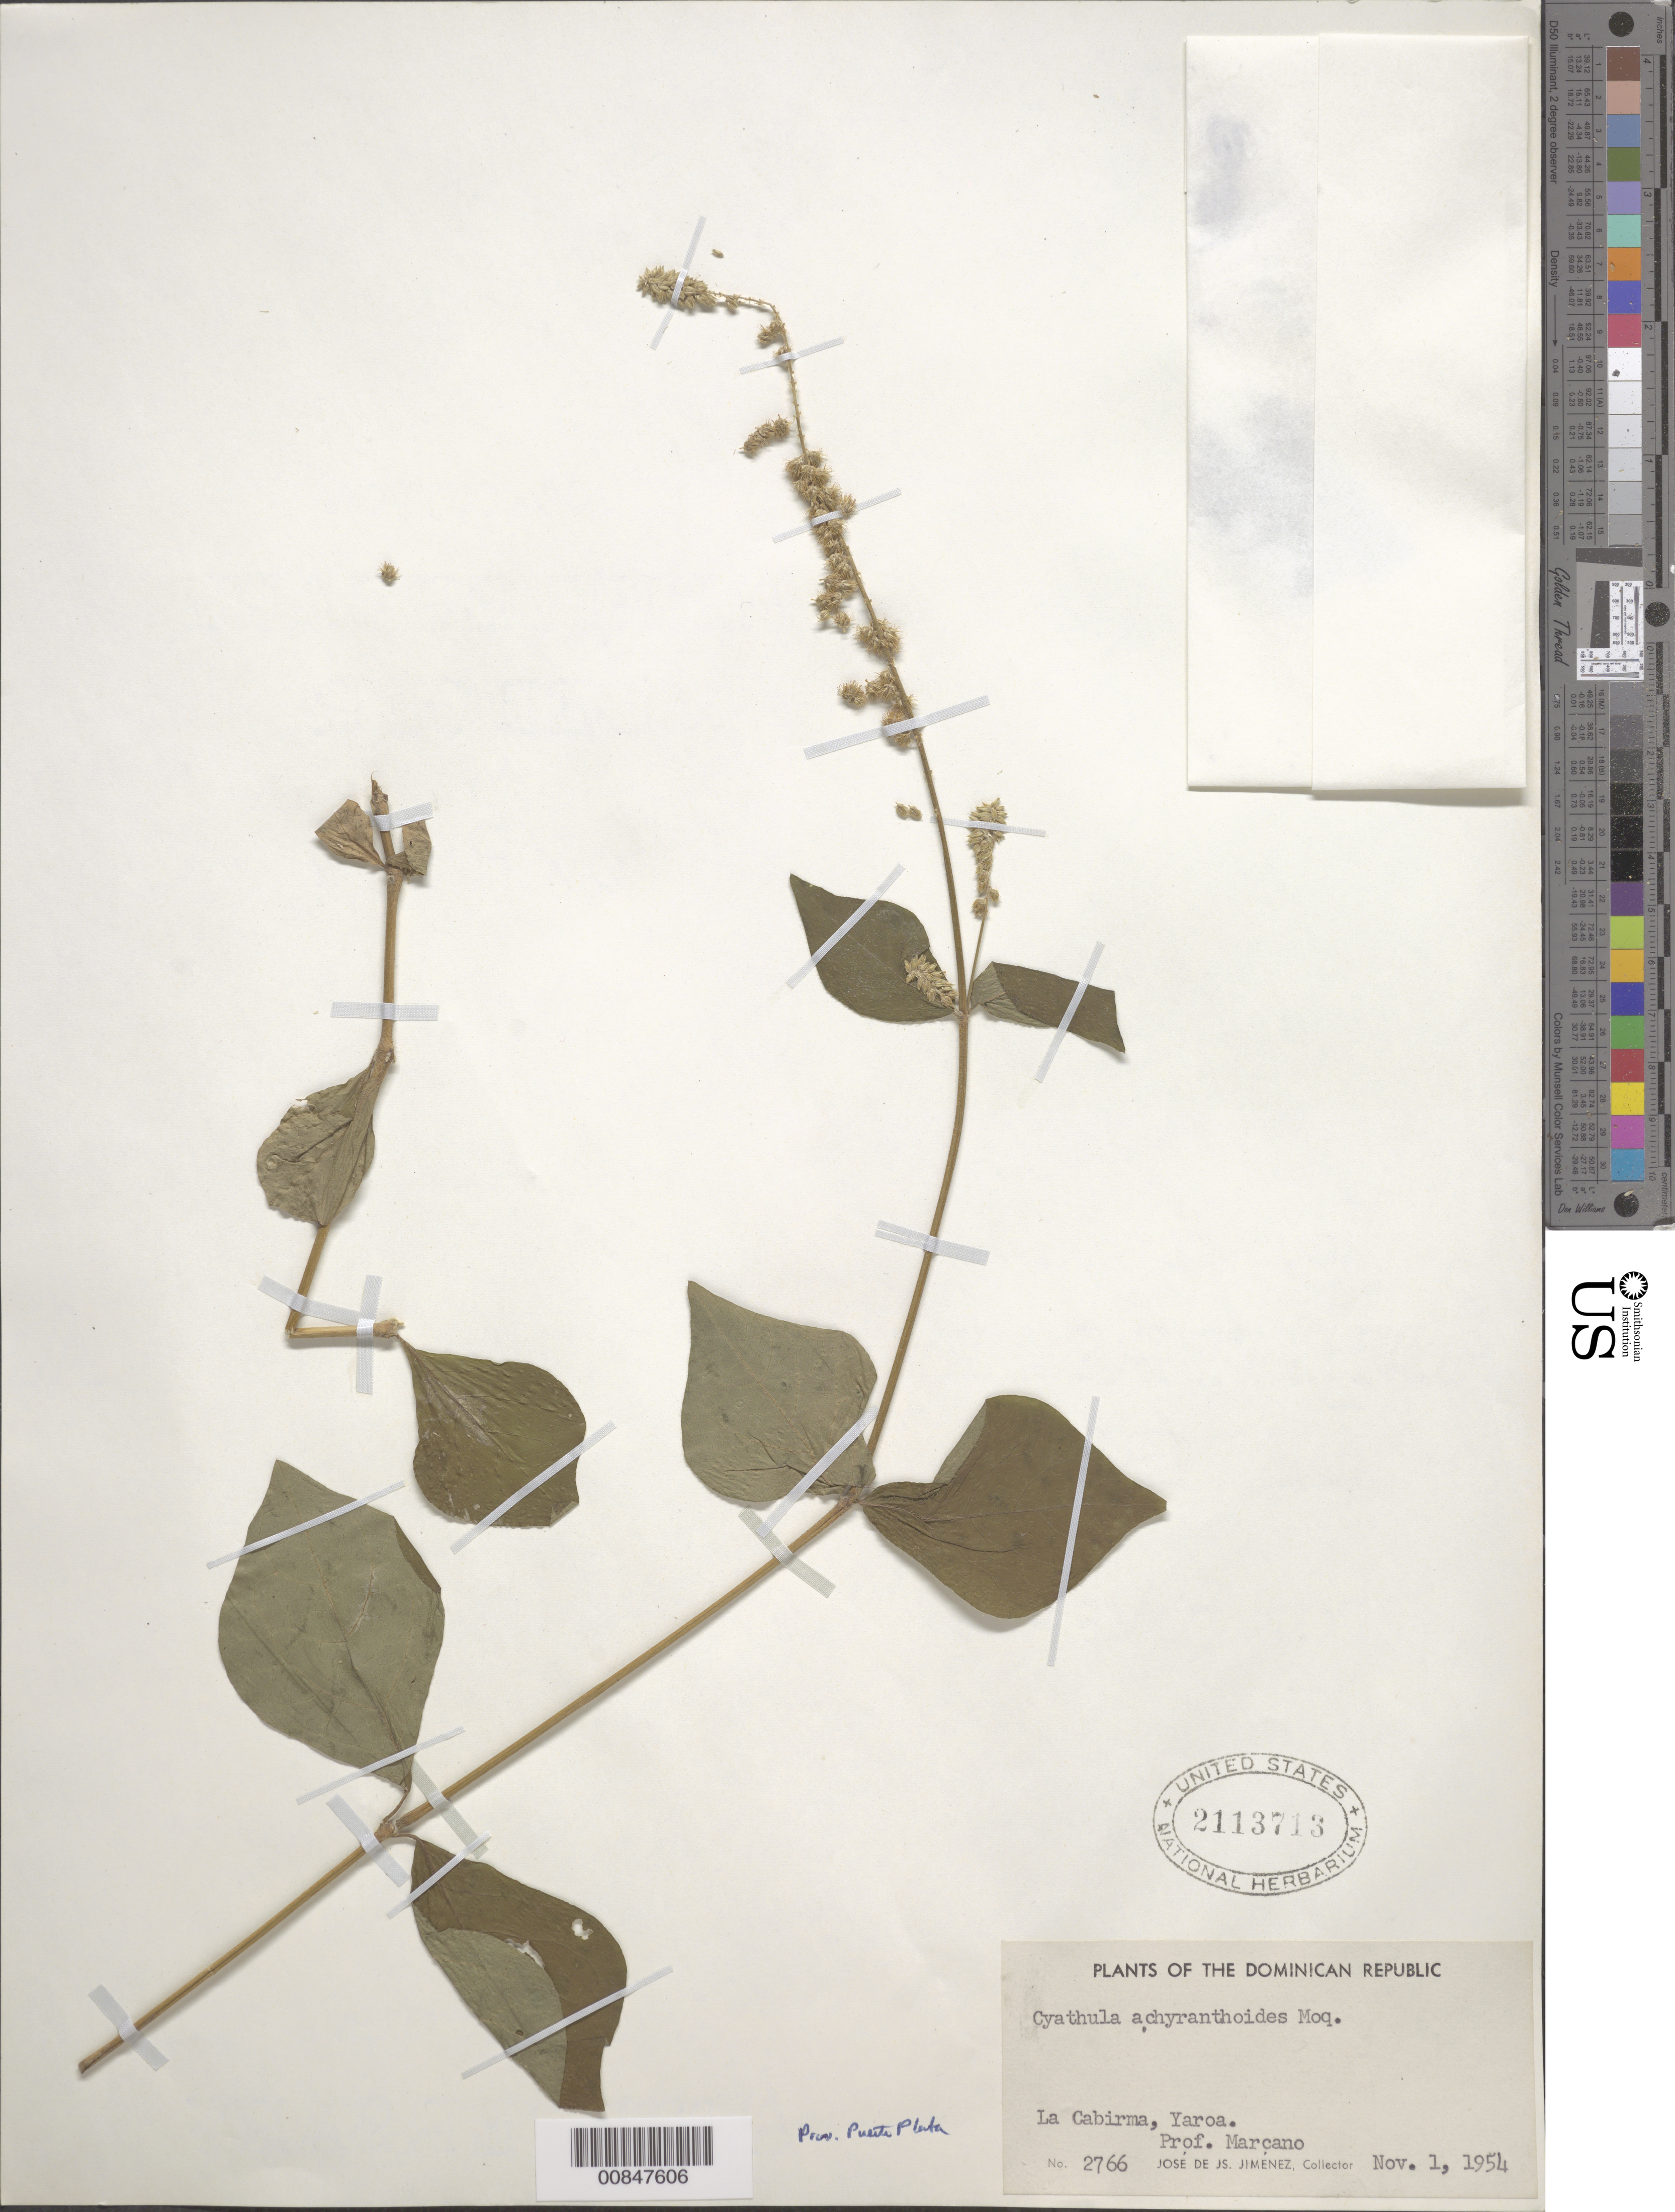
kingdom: Plantae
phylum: Tracheophyta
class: Magnoliopsida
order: Caryophyllales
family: Amaranthaceae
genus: Cyathula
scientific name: Cyathula achyranthoides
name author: (Kunth) Moq.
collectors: J. J. Jiménez Almonte & E. J. Marcano F.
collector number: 2766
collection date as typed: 01 Nov 1954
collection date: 1954-11-01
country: Dominican Republic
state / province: Puerto Plata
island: Hispaniola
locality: La Cabirma, Yaroa.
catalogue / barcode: US 2113713